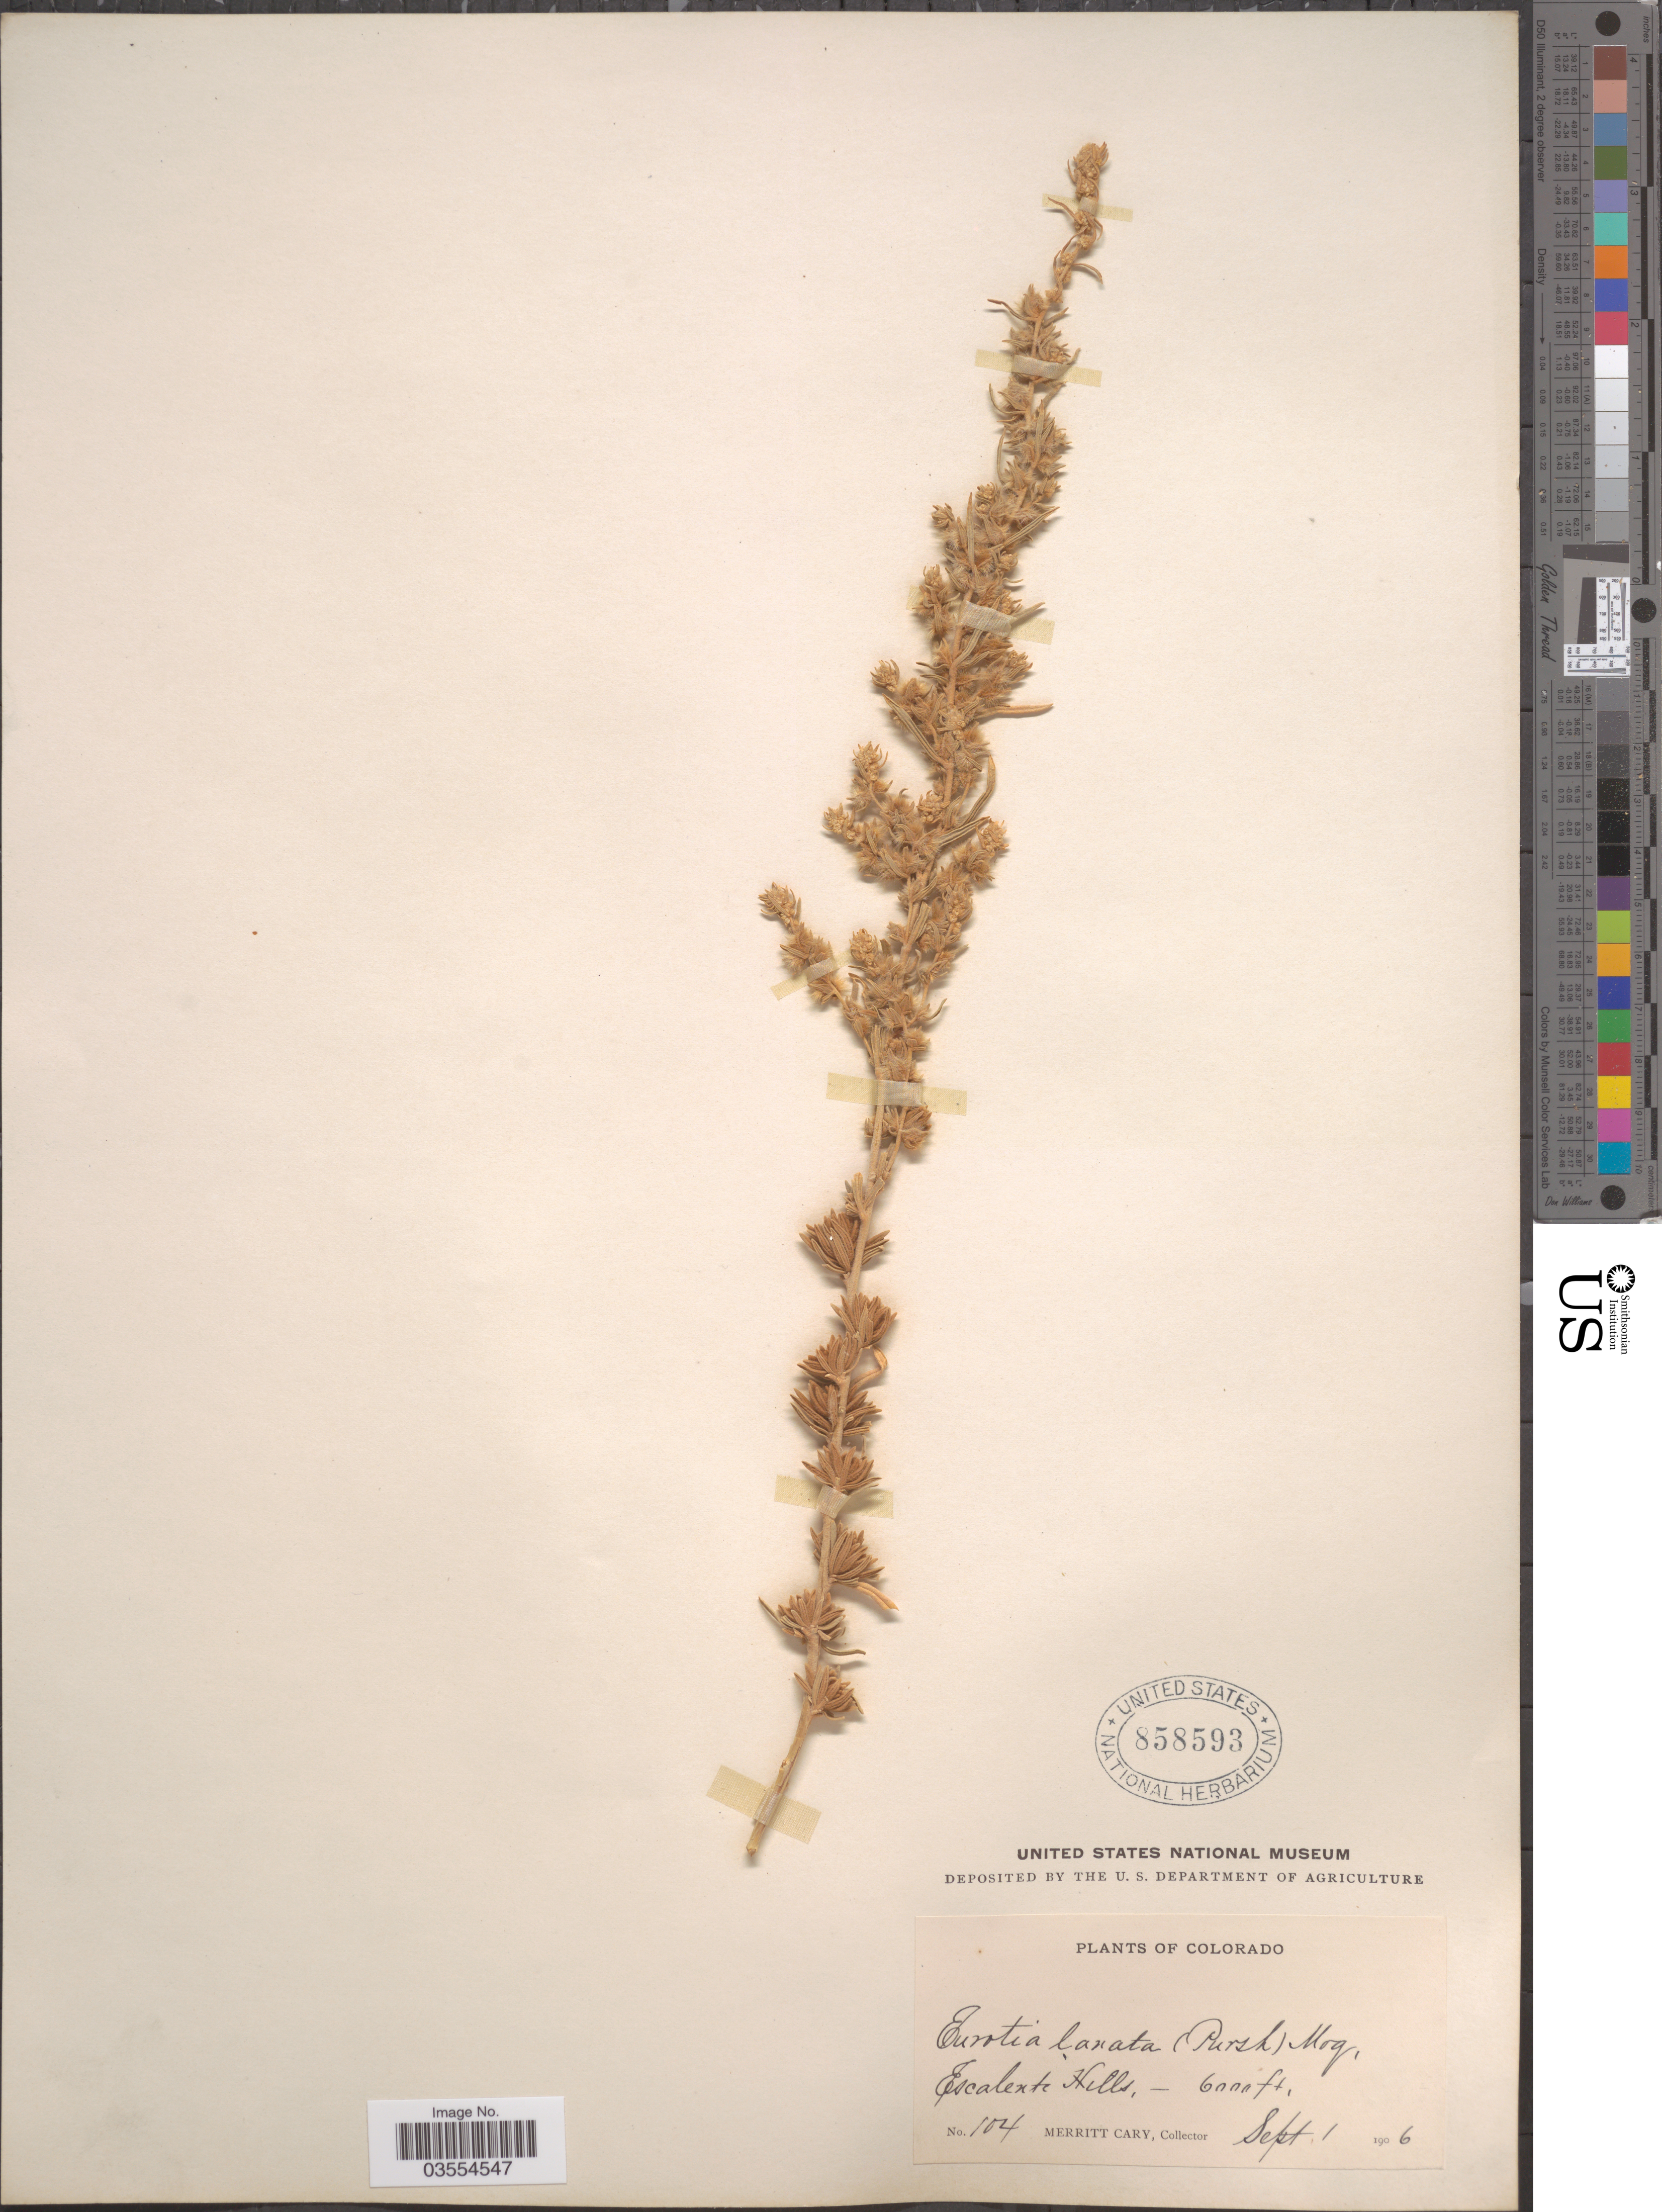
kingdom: Plantae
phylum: Tracheophyta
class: Magnoliopsida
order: Caryophyllales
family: Amaranthaceae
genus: Krascheninnikovia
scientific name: Krascheninnikovia lanata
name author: (Pursh) A. Meeuse & A.Smit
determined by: U.S. National Herbarium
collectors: M. Cary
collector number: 104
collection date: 1906-09-01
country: United States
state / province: Colorado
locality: Escalente Hills.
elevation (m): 1829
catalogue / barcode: US 858593